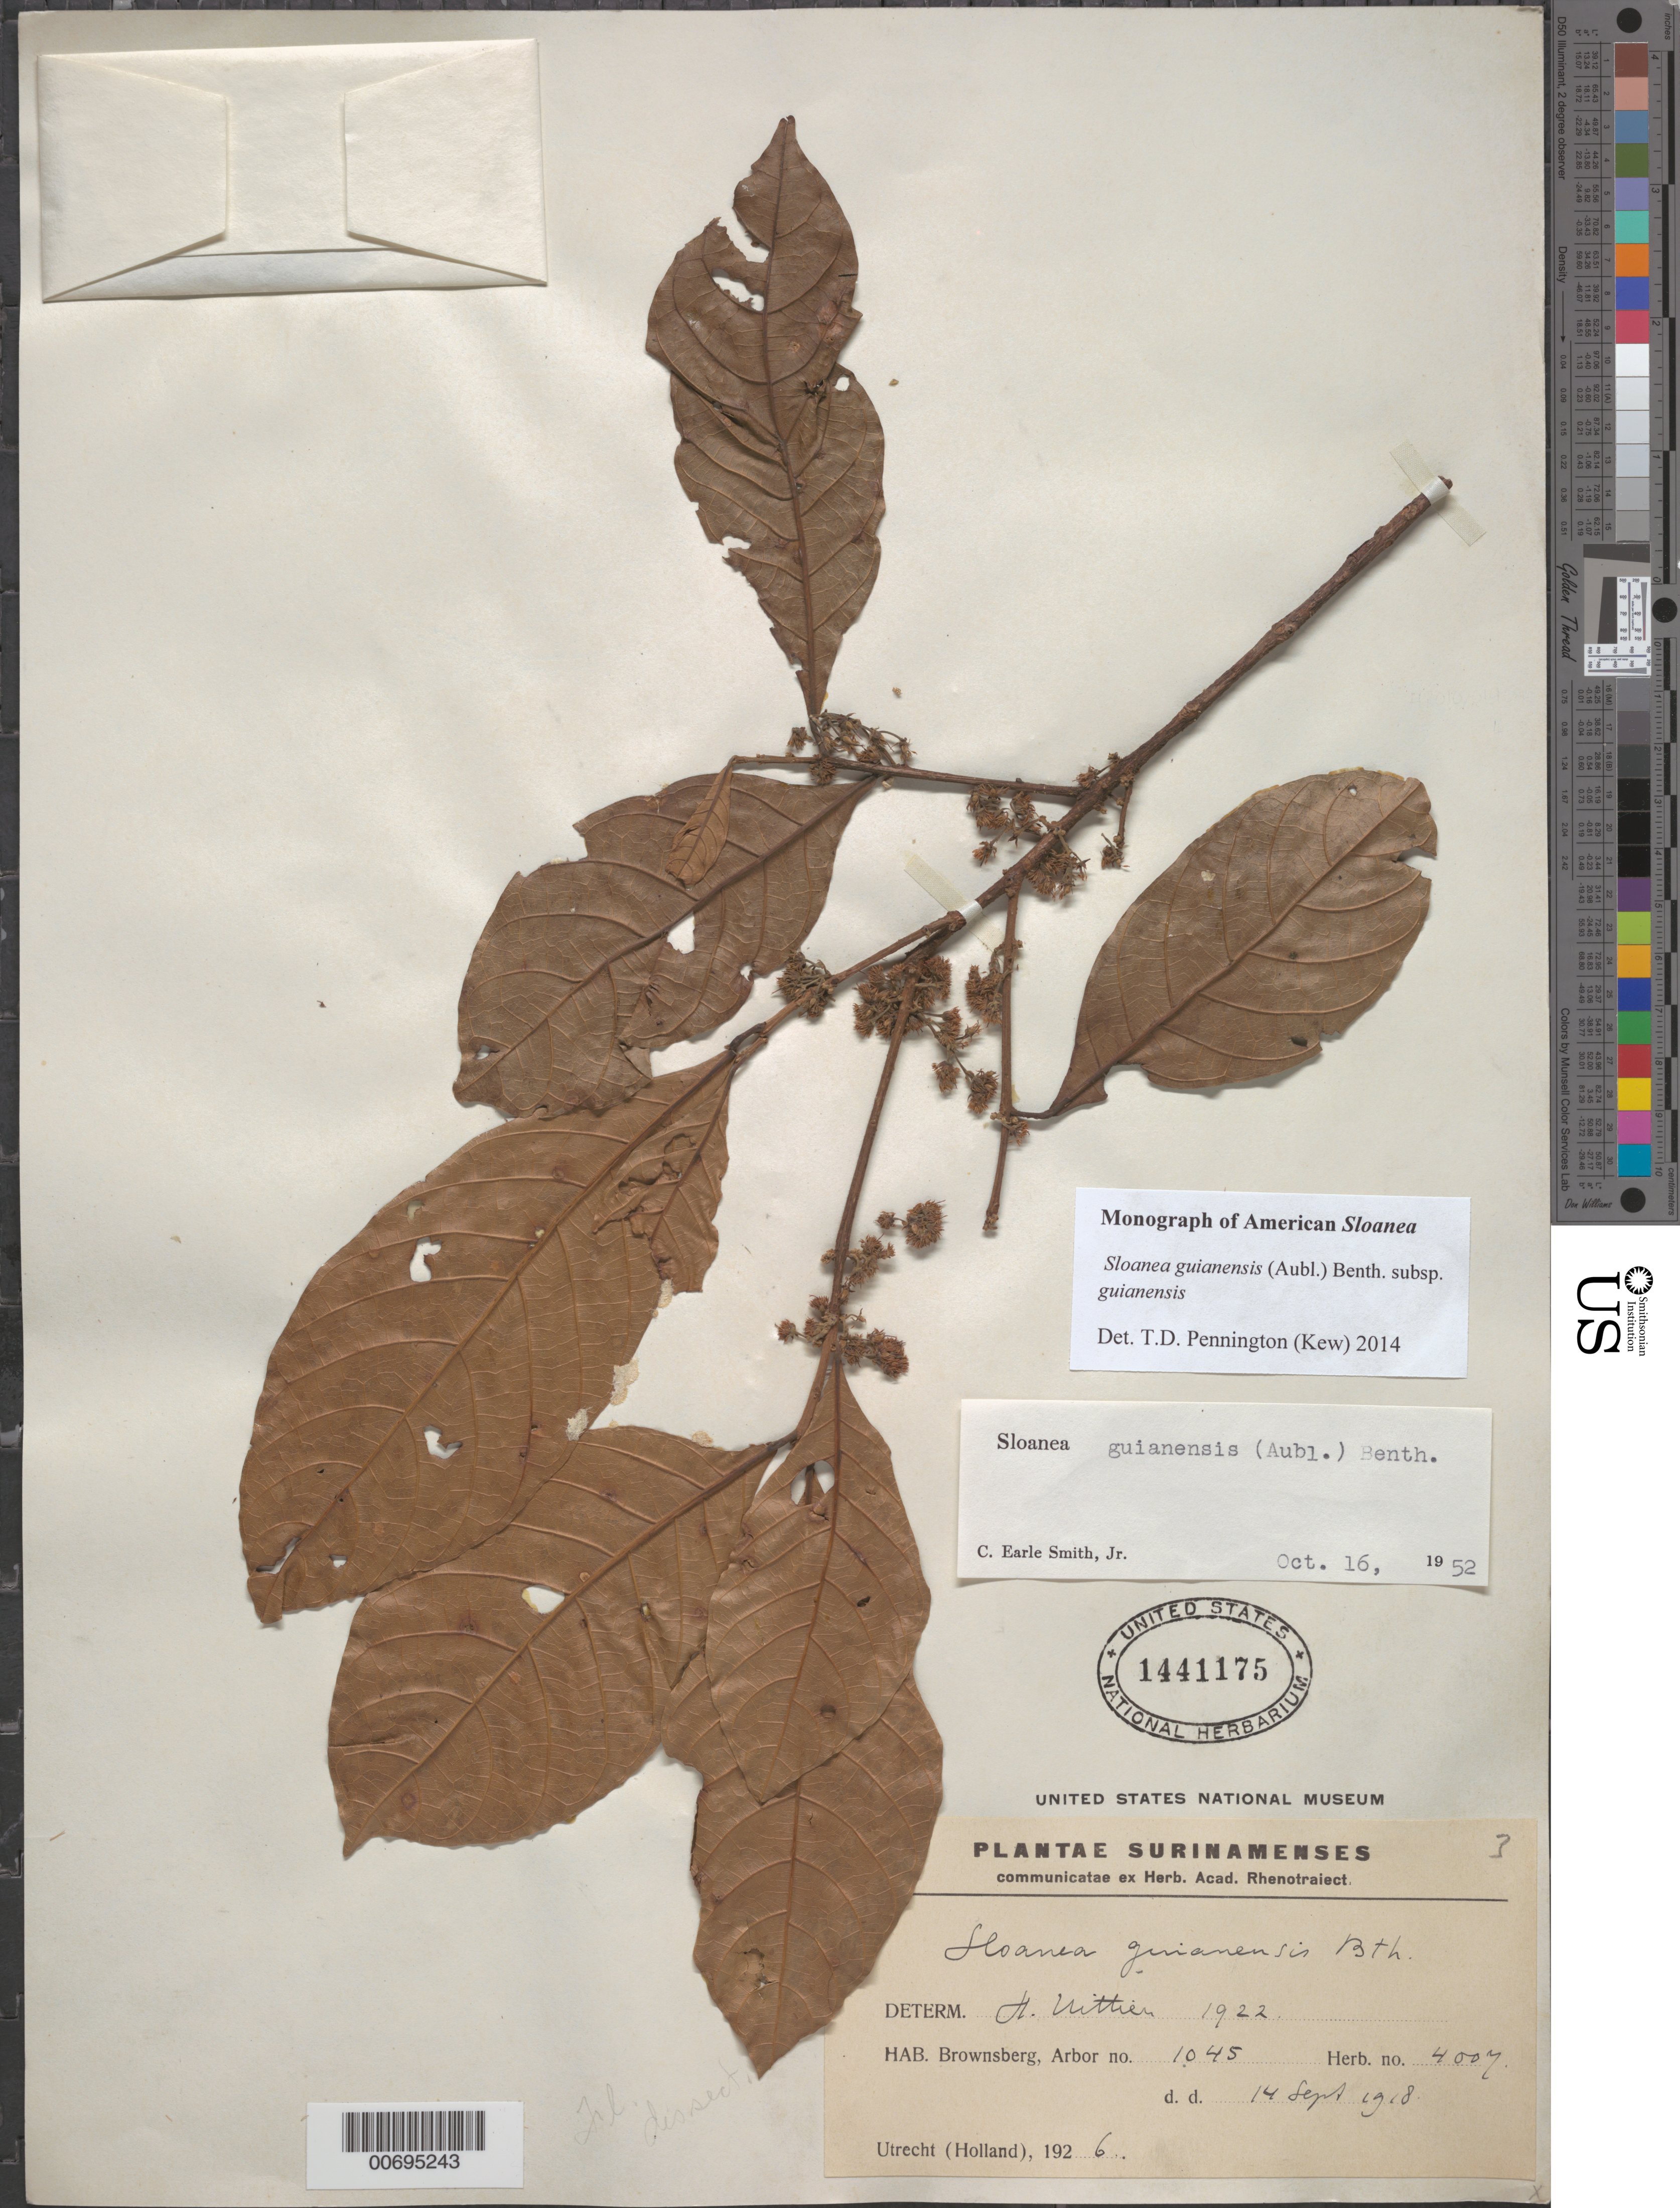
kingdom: Plantae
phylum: Tracheophyta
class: Magnoliopsida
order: Oxalidales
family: Elaeocarpaceae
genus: Sloanea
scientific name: Sloanea guianensis subsp. guianensis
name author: (Aubl.) Benth.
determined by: Pennington, T. D., (K)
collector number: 4007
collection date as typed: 14-Sep-18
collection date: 1918-09-14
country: Suriname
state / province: Brokopondo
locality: Brownsberg, Forest Reserve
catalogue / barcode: US 1441175